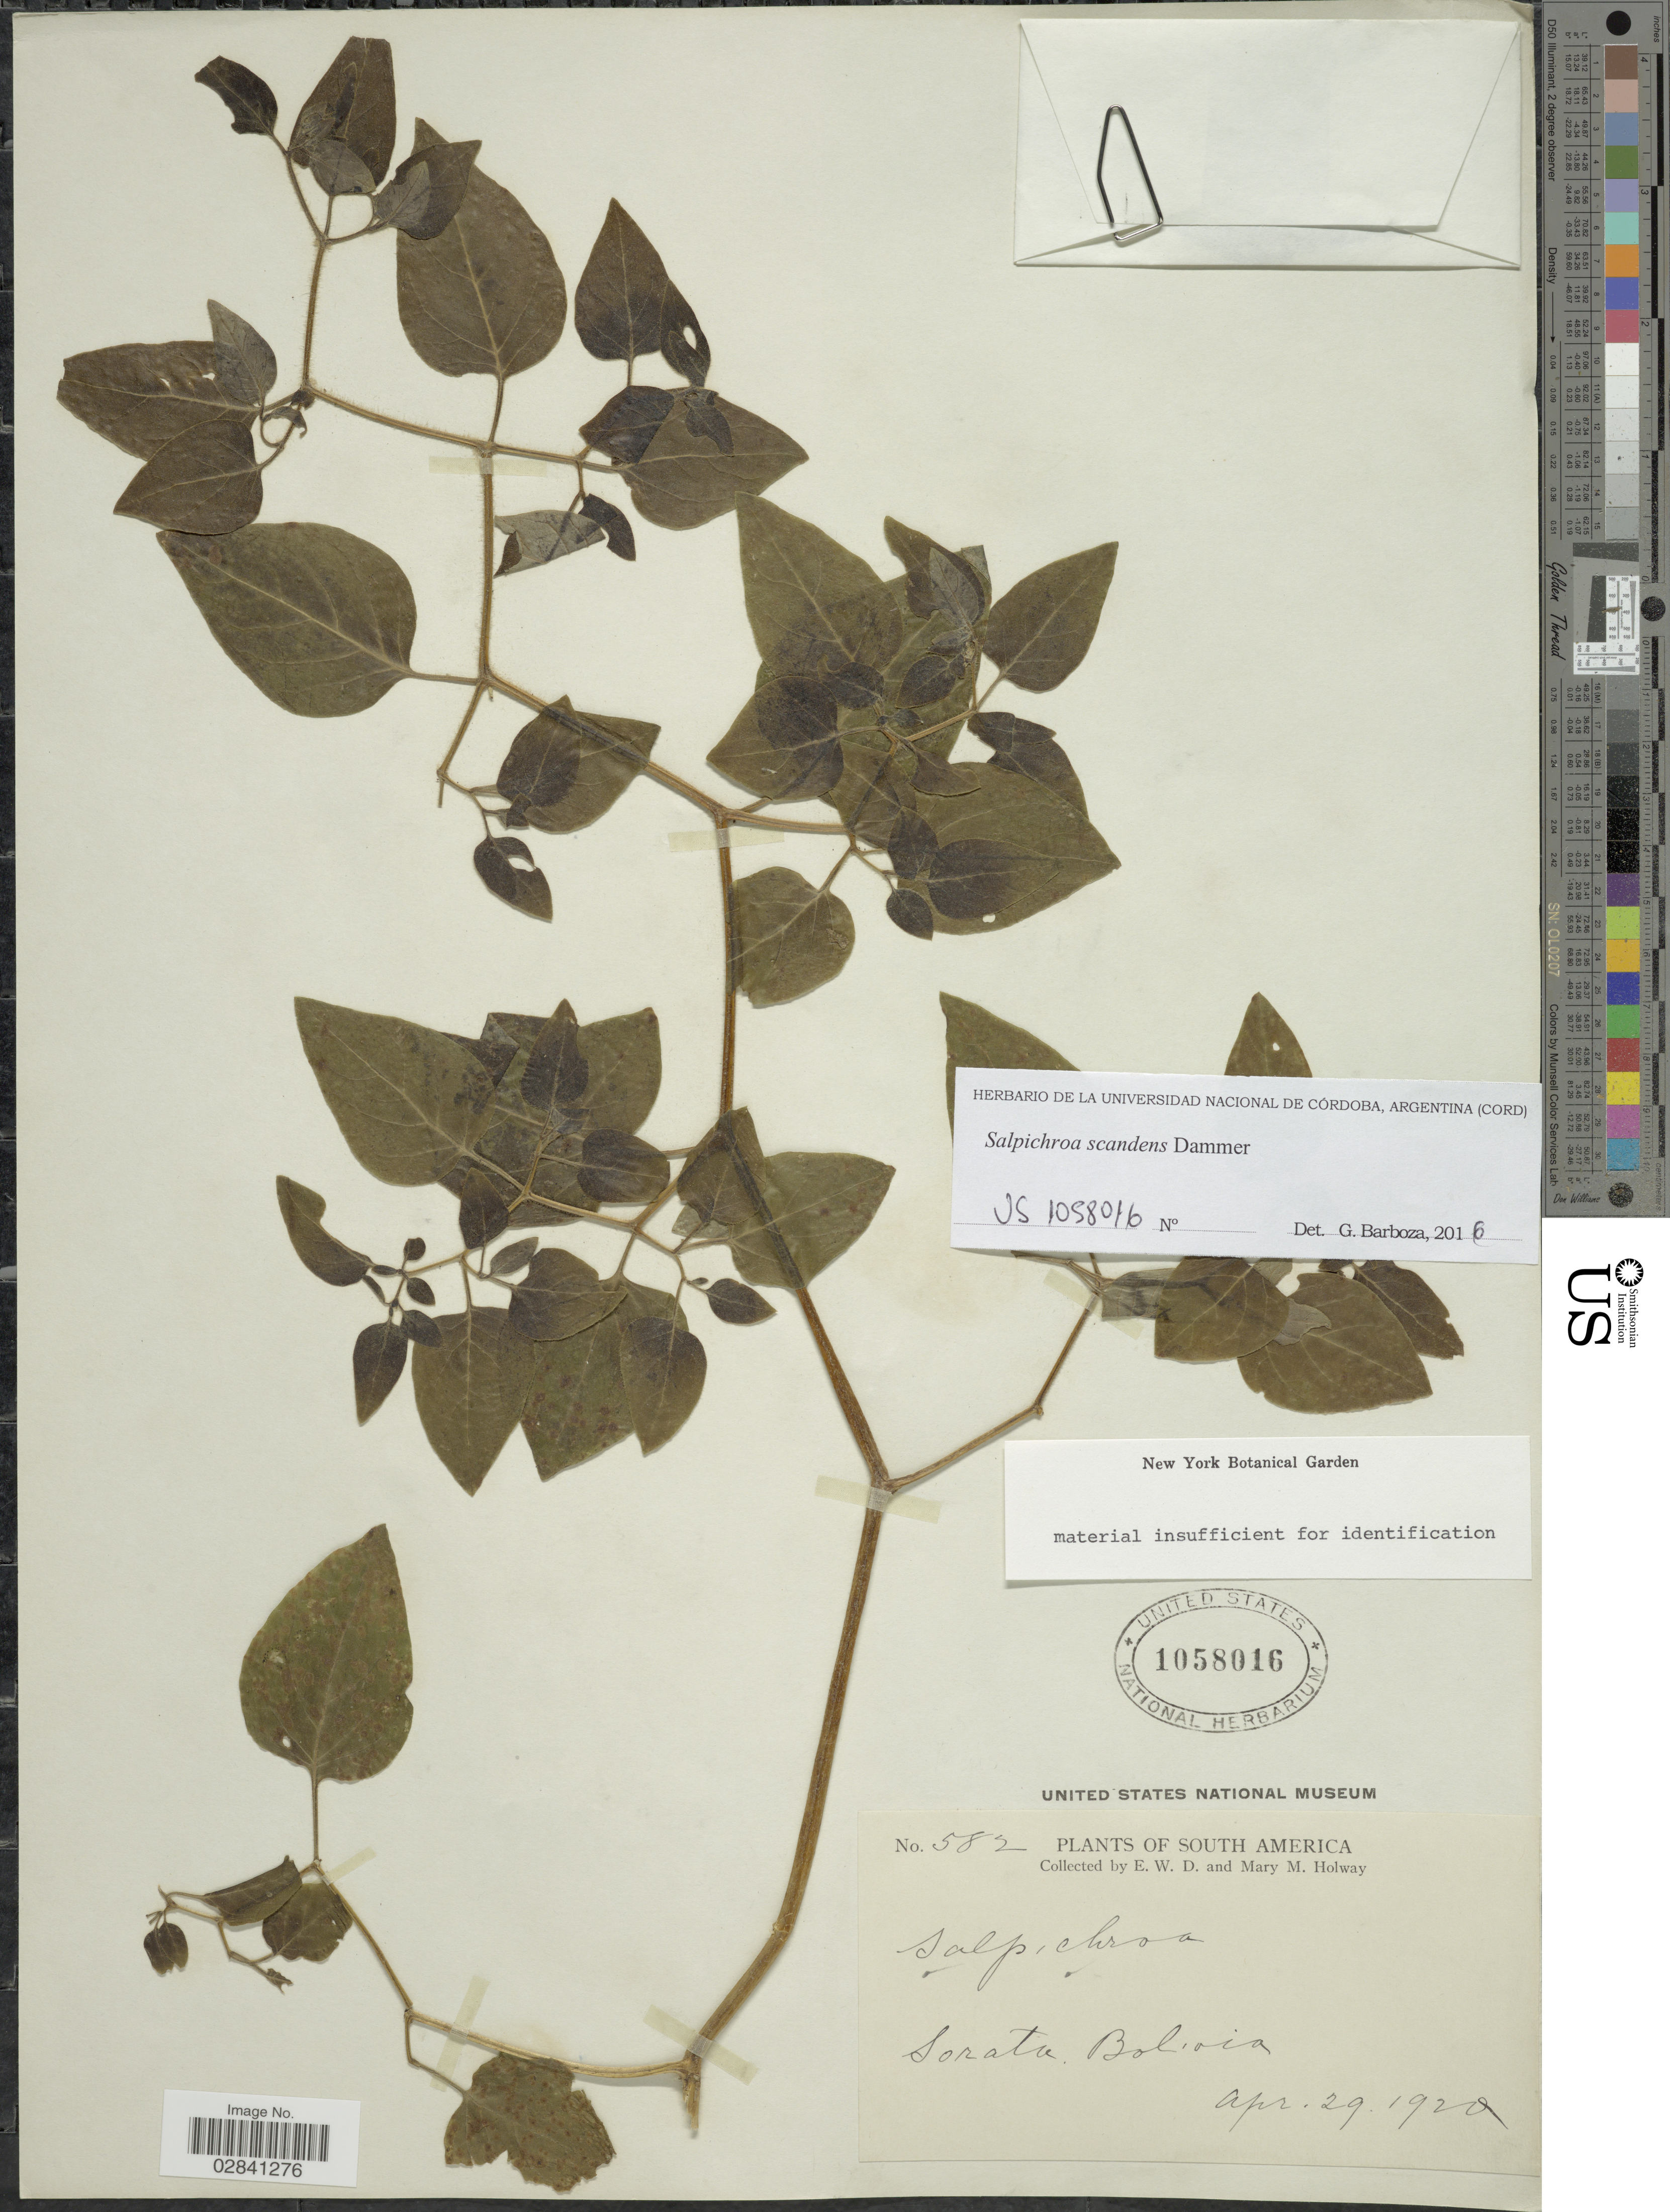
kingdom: Plantae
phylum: Tracheophyta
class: Magnoliopsida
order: Solanales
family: Solanaceae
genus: Salpichroa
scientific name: Salpichroa scandens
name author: Dammer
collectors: E. W. D. Holway & M. M. Holway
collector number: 582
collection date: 1920-04-29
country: Bolivia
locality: Sorata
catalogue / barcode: US 1058016